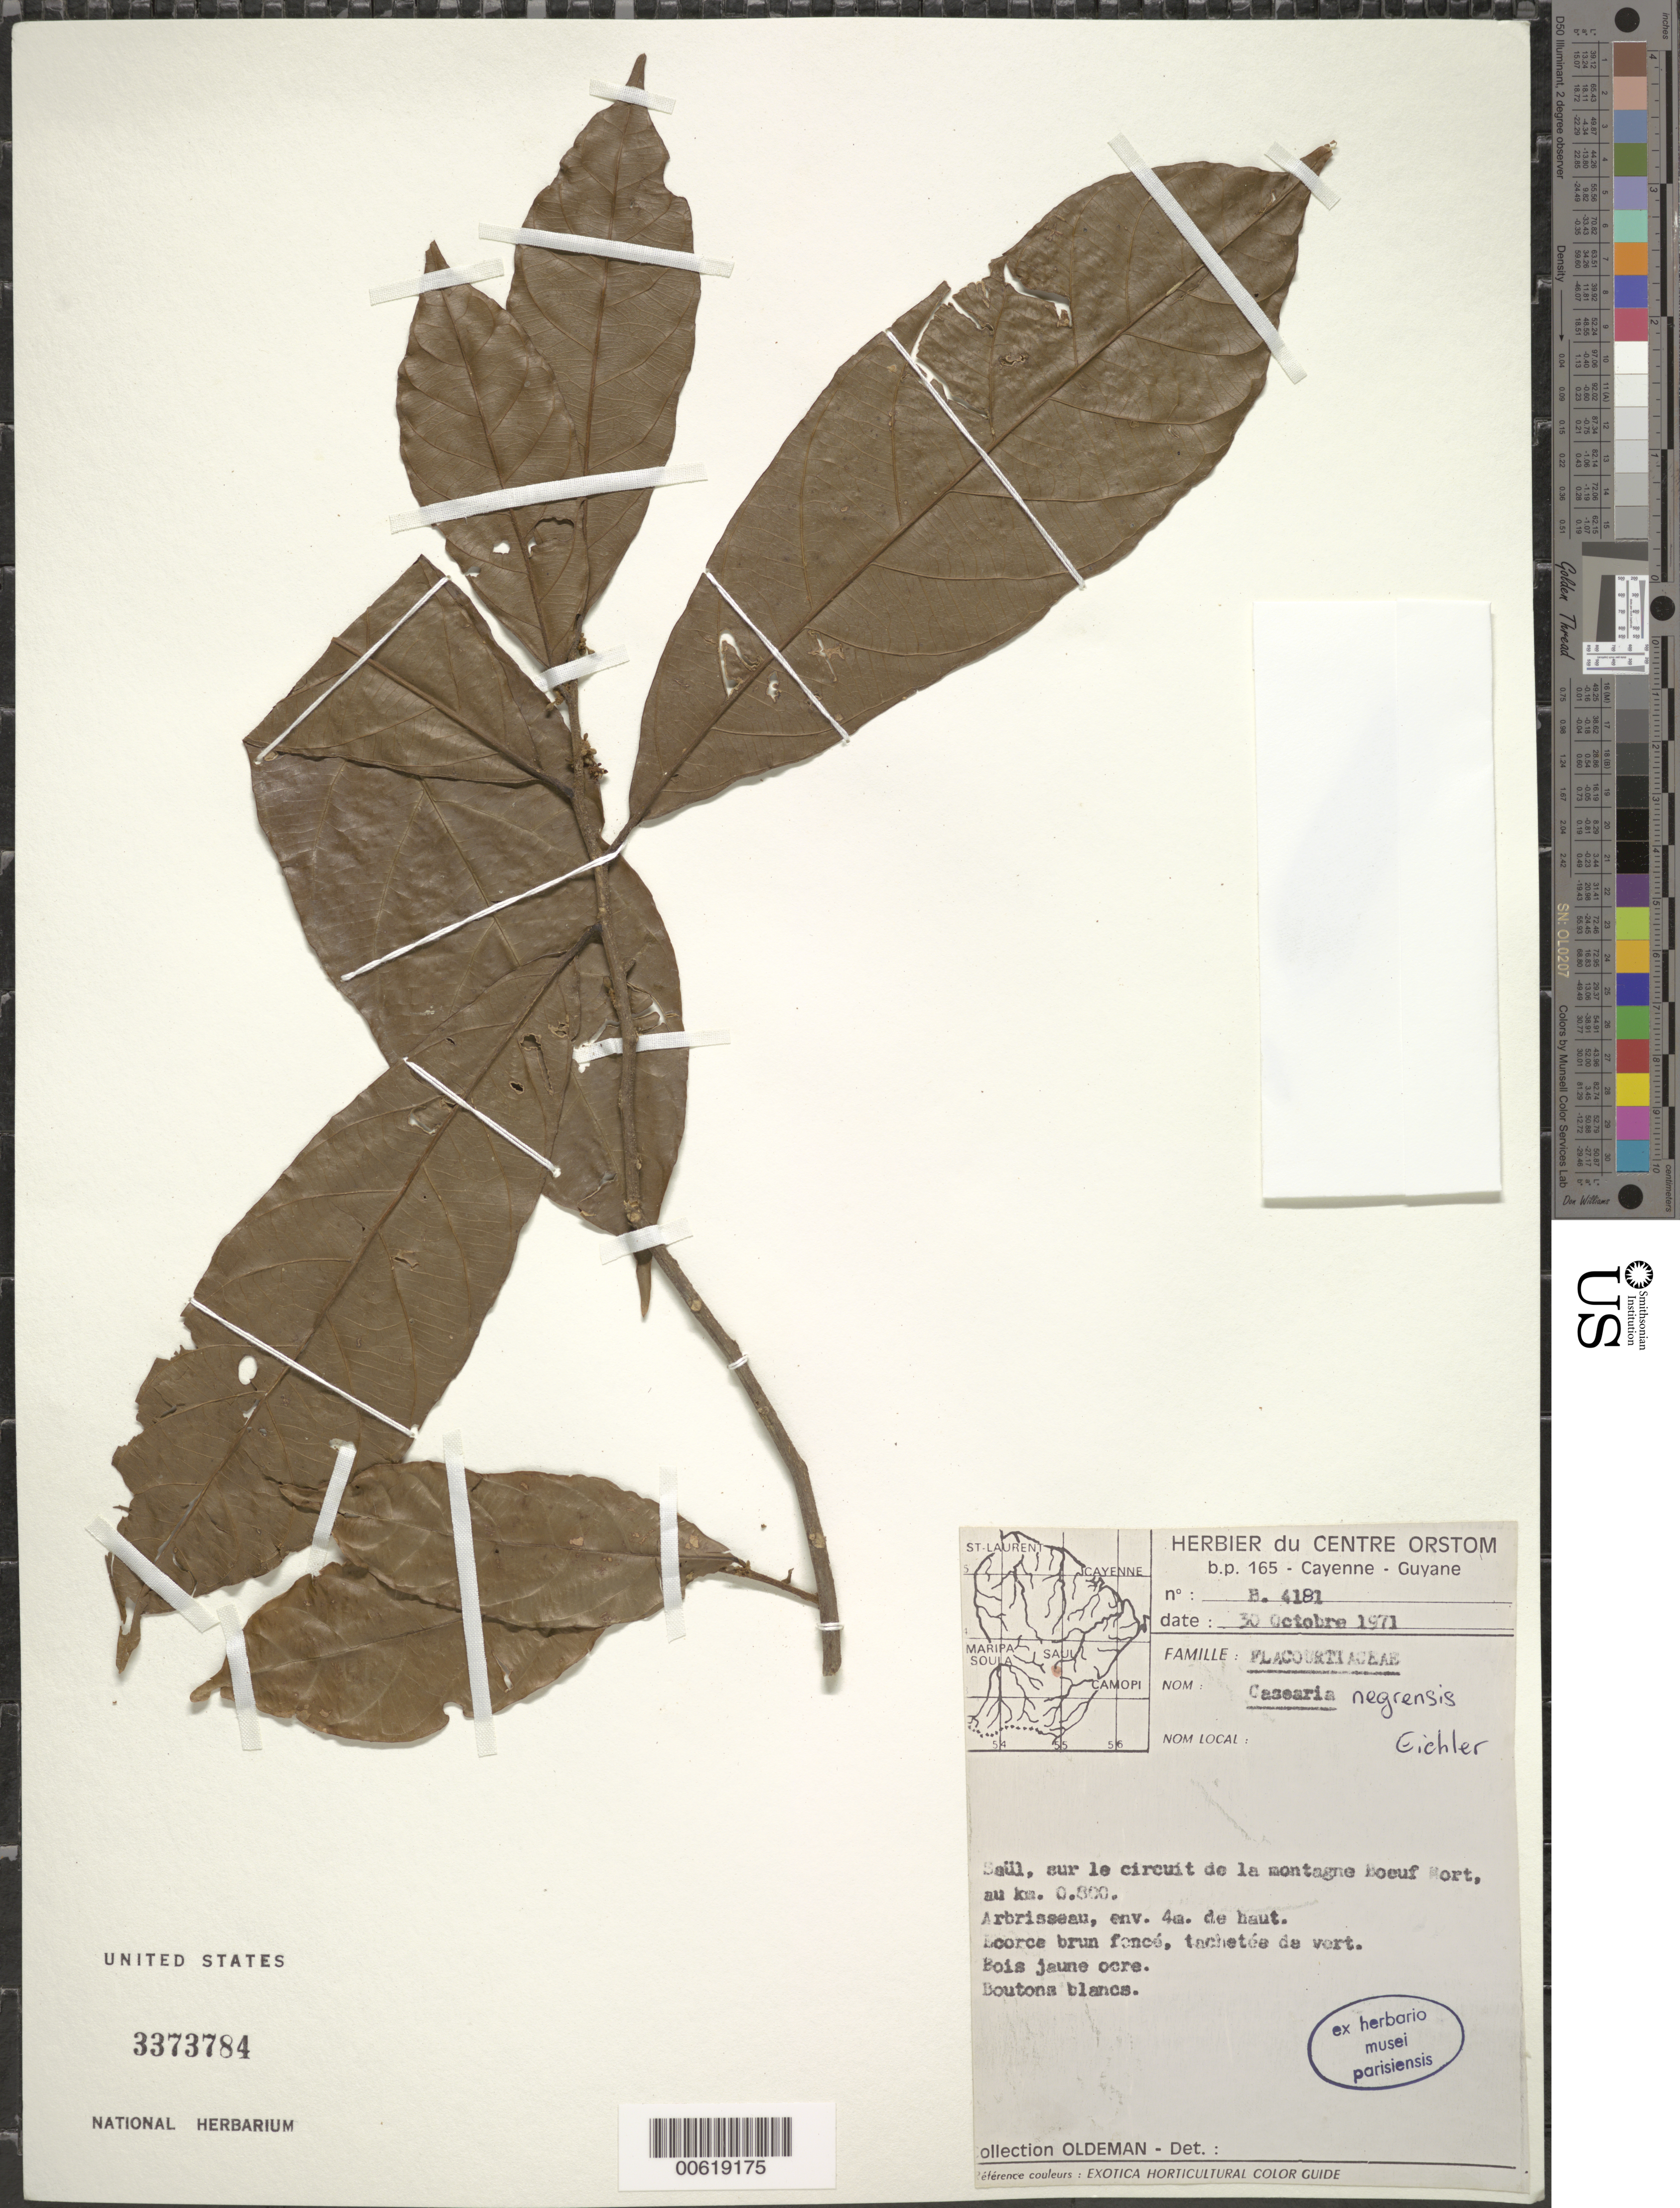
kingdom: Plantae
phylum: Tracheophyta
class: Magnoliopsida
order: Malpighiales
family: Salicaceae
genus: Casearia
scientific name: Casearia negrensis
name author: Eichler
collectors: R. Oldeman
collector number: B 4181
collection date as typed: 30-Oct-71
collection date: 1971-10-30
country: French Guiana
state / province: Saint-Laurent-du-Maroni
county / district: Saül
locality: Saül, sur le circuit de la montagne Boeuf Mort, au km 0.8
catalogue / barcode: US 3373784